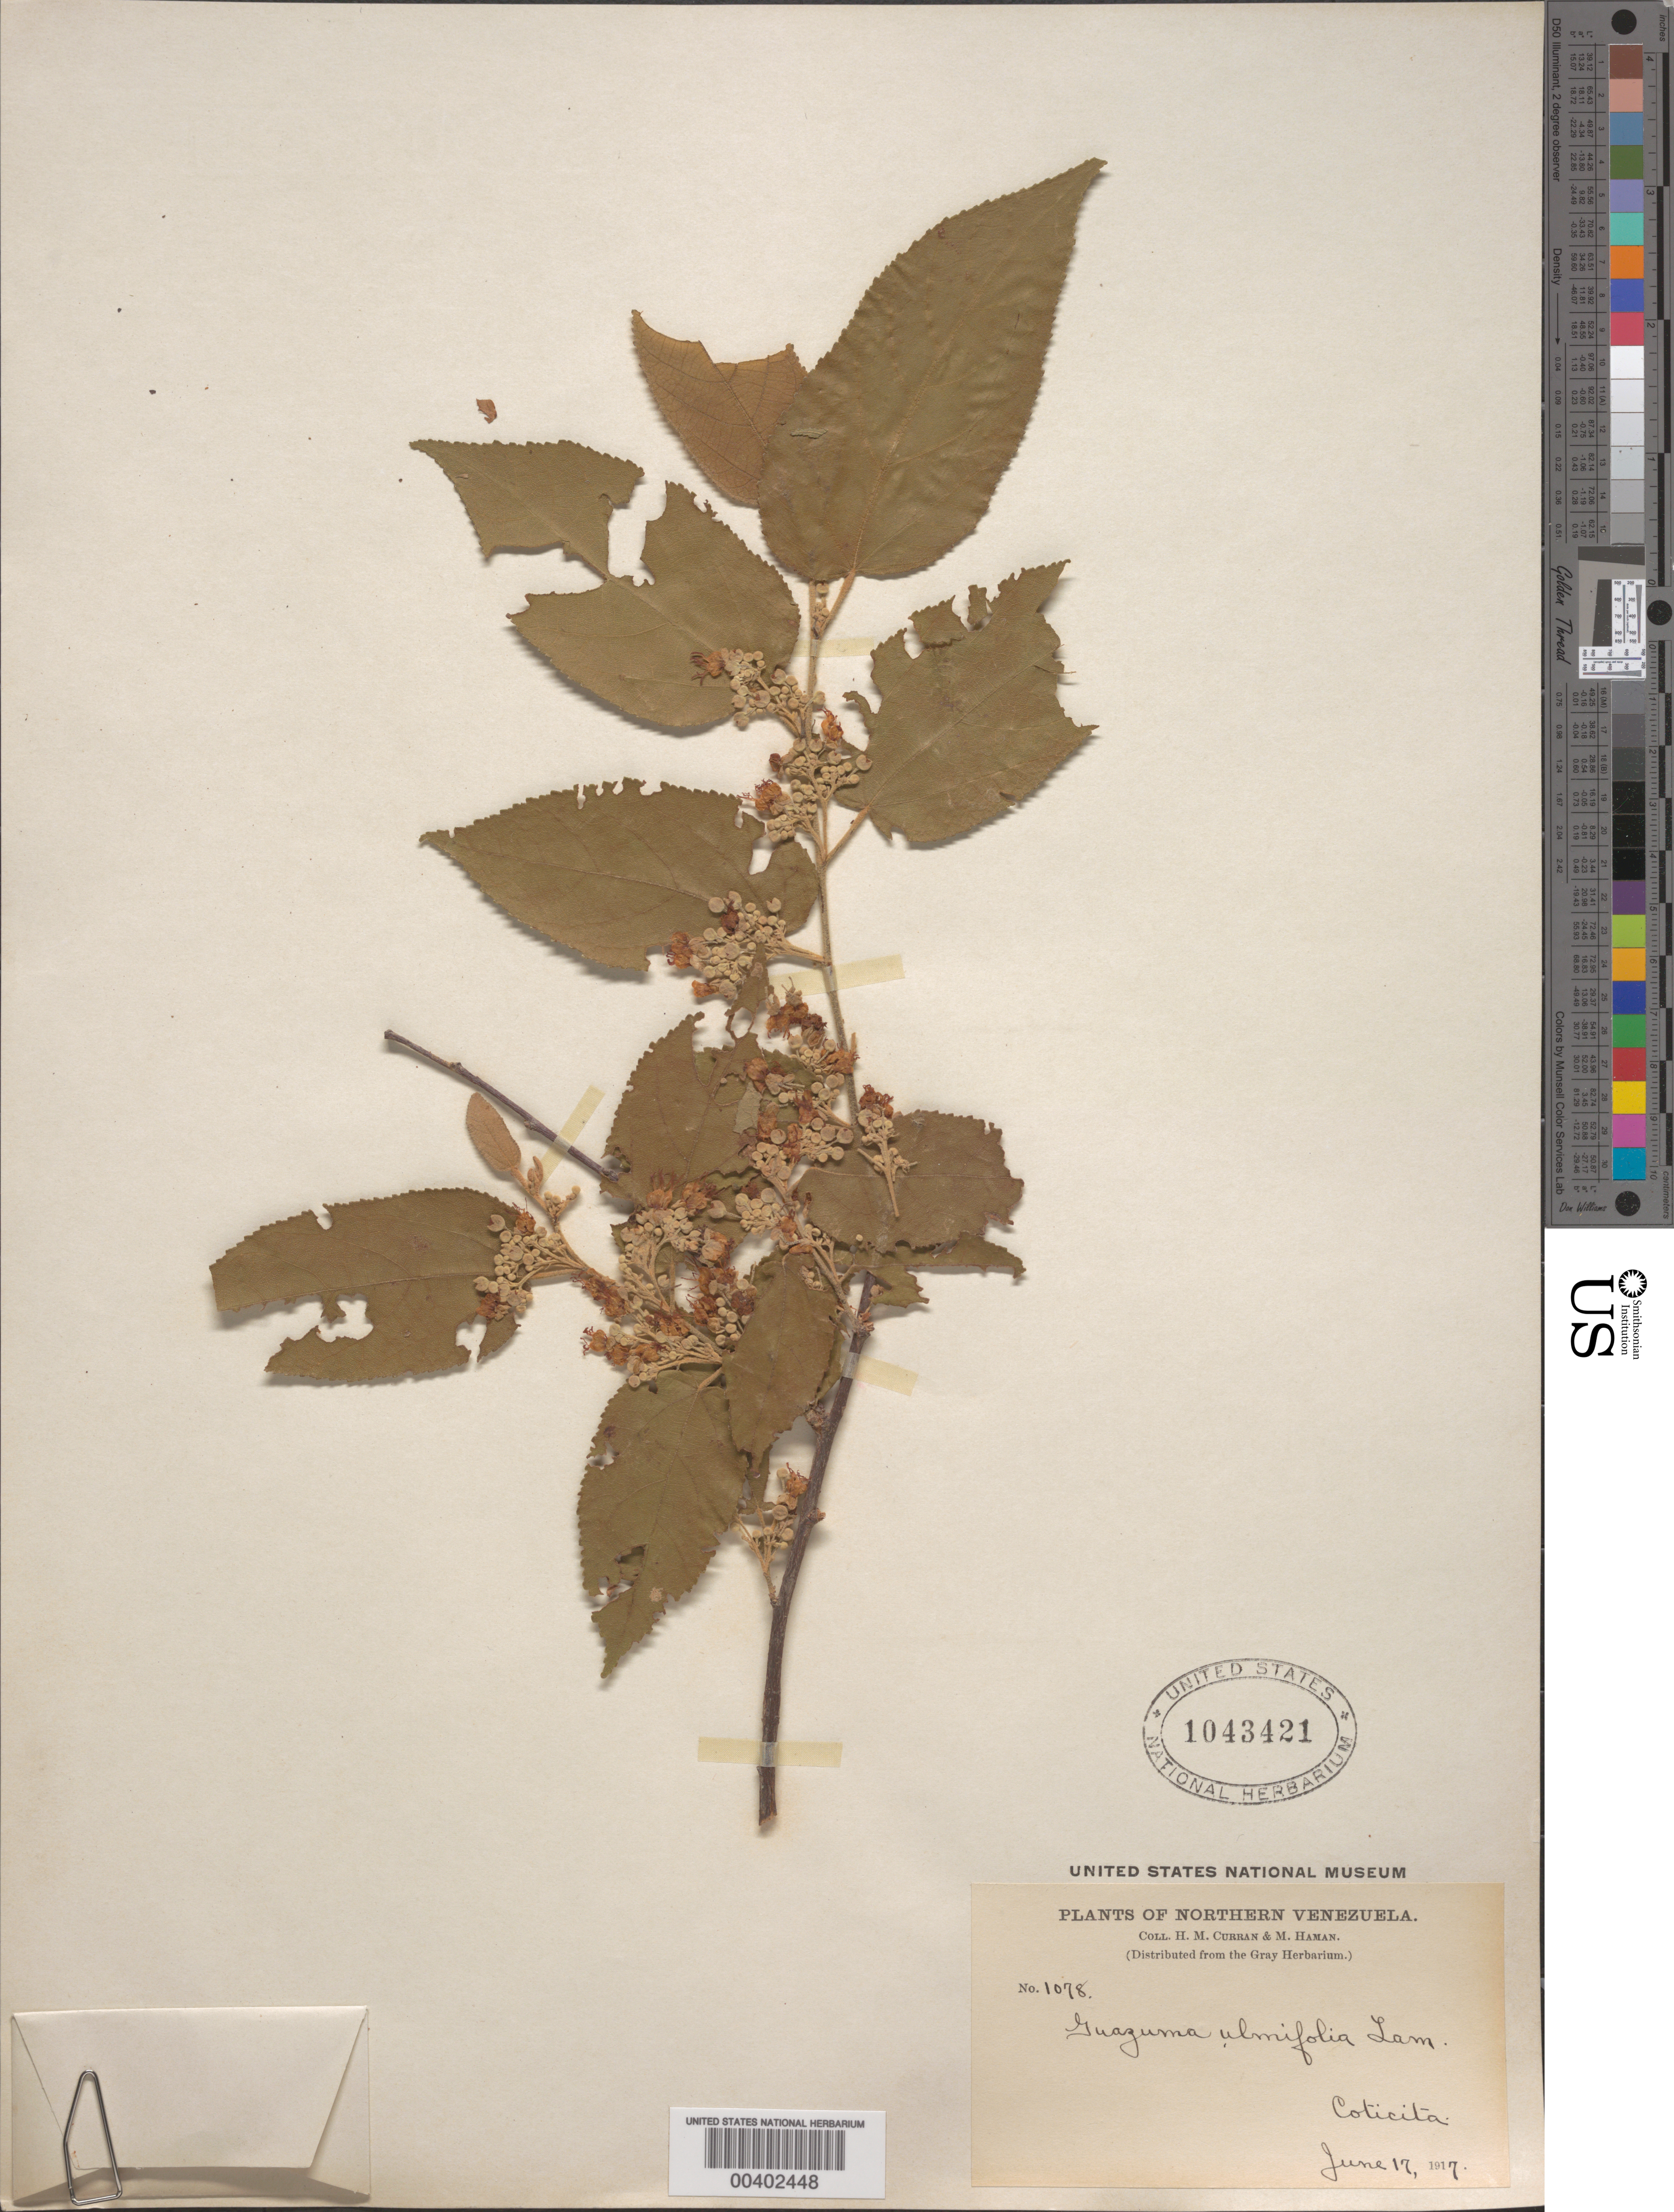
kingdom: Plantae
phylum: Tracheophyta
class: Magnoliopsida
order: Malvales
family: Malvaceae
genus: Guazuma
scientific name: Guazuma ulmifolia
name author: Lam.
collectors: H. M. Curran & M. Haman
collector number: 1078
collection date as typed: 17 Jun 1917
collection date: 1917-06-17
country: Venezuela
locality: Coticita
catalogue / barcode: US 1043421